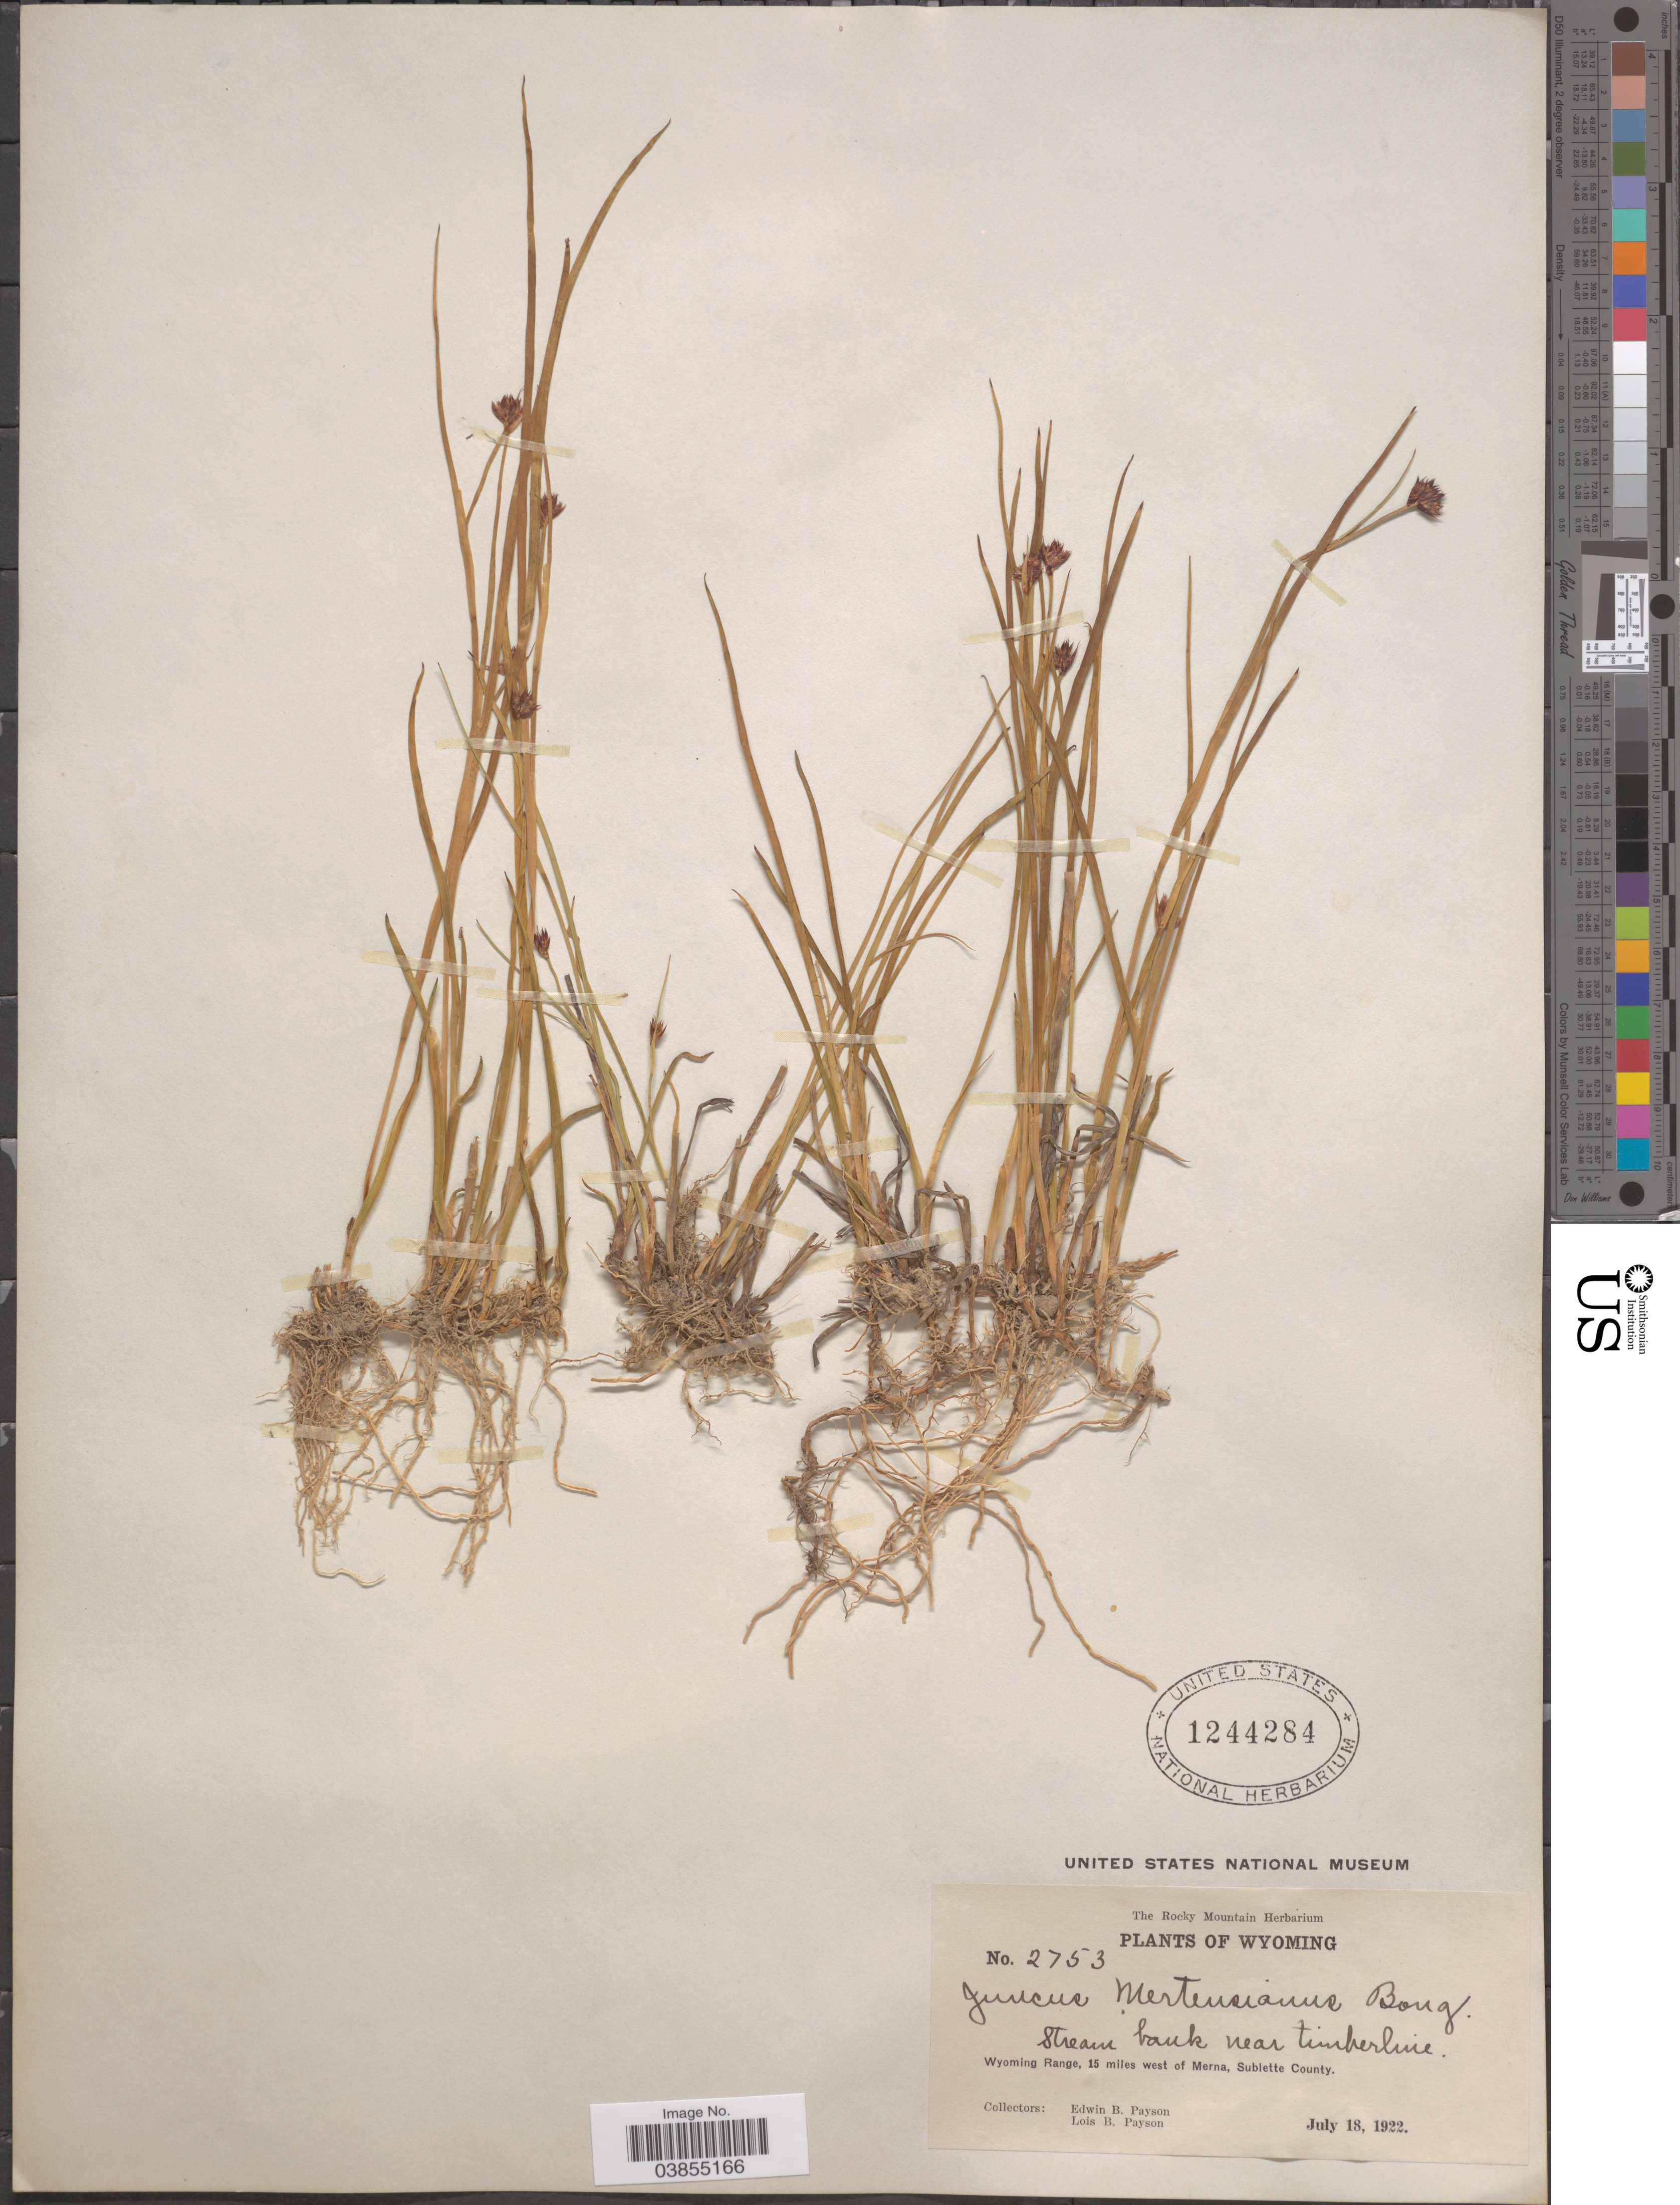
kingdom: Plantae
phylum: Tracheophyta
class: Liliopsida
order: Poales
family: Juncaceae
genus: Juncus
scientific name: Juncus mertensianus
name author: Bong.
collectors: E. B. Payson & L. Payson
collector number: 2753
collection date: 1922-07-18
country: United States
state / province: Wyoming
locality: Stream bank near timberline, Wyoming Range, 15 miles west of Merna, Sublette County.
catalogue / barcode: US 1244284